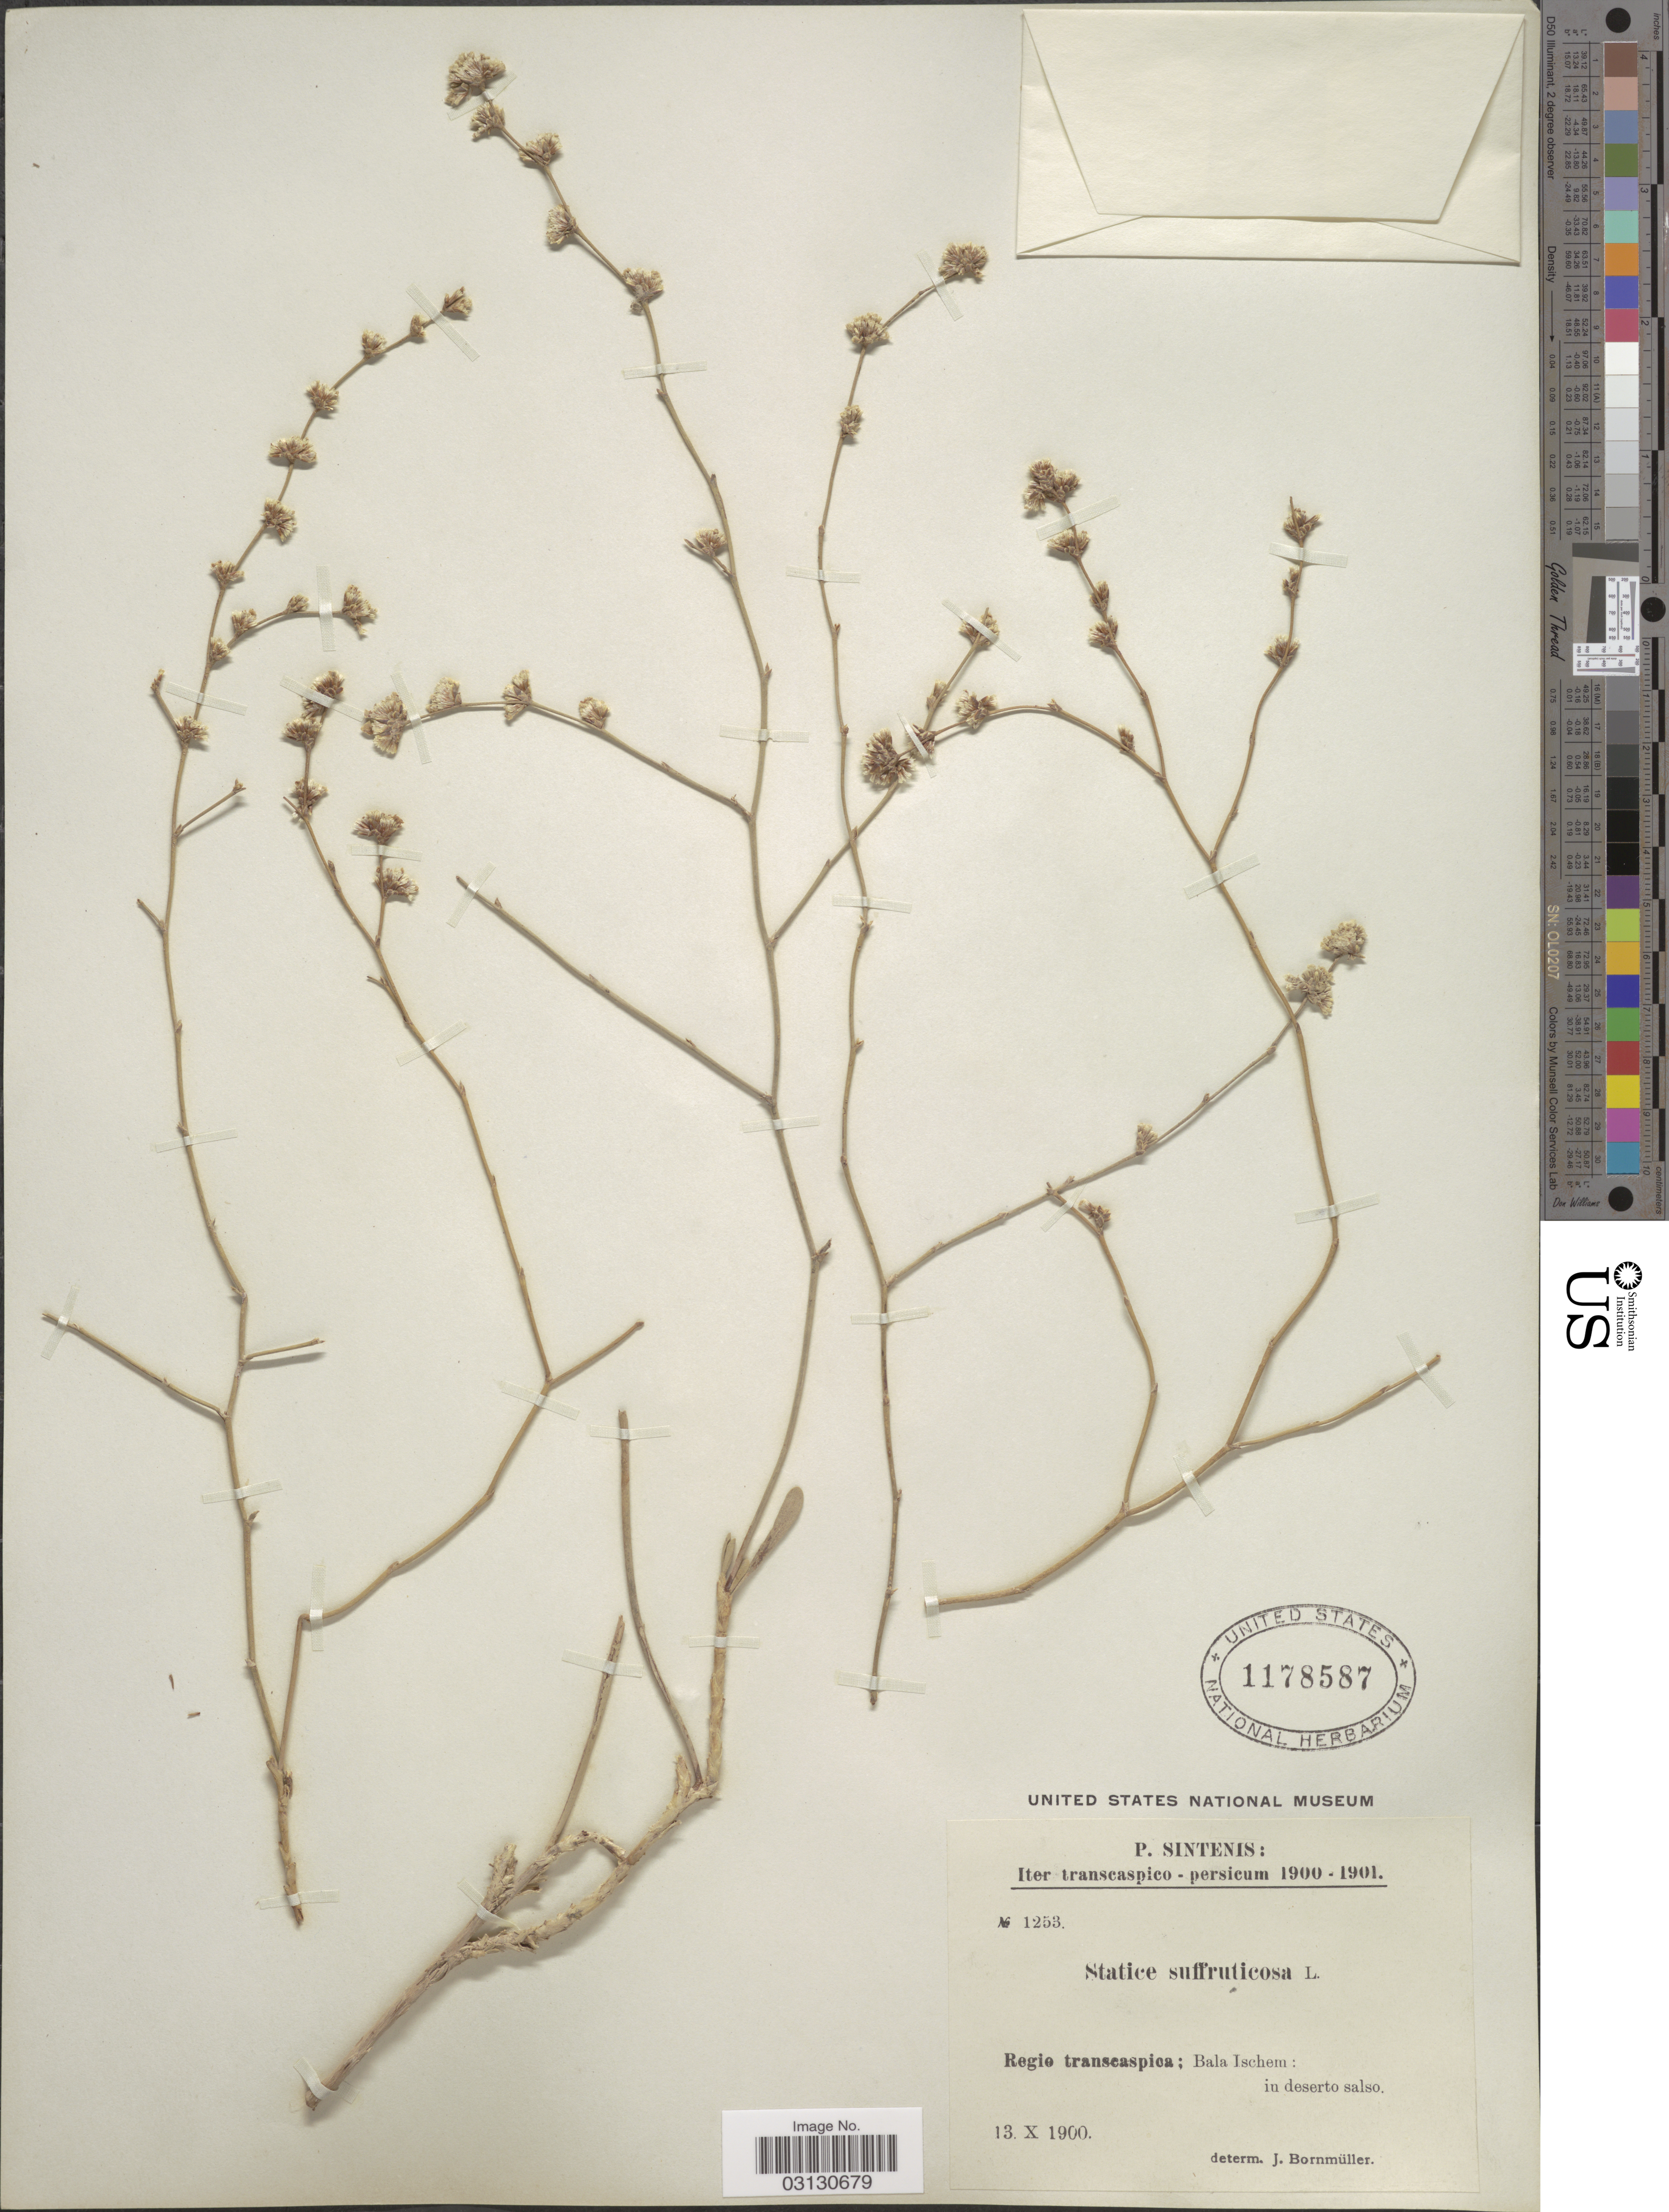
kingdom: Plantae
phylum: Tracheophyta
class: Magnoliopsida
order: Caryophyllales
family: Plumbaginaceae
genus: Limonium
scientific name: Limonium suffruticosum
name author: (L.) Kuntze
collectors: P. Sintenis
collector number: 1253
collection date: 1900-10-13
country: Turkey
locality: Regio transcaspica: Bala Ischem: in deserto salso.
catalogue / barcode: US 1178587